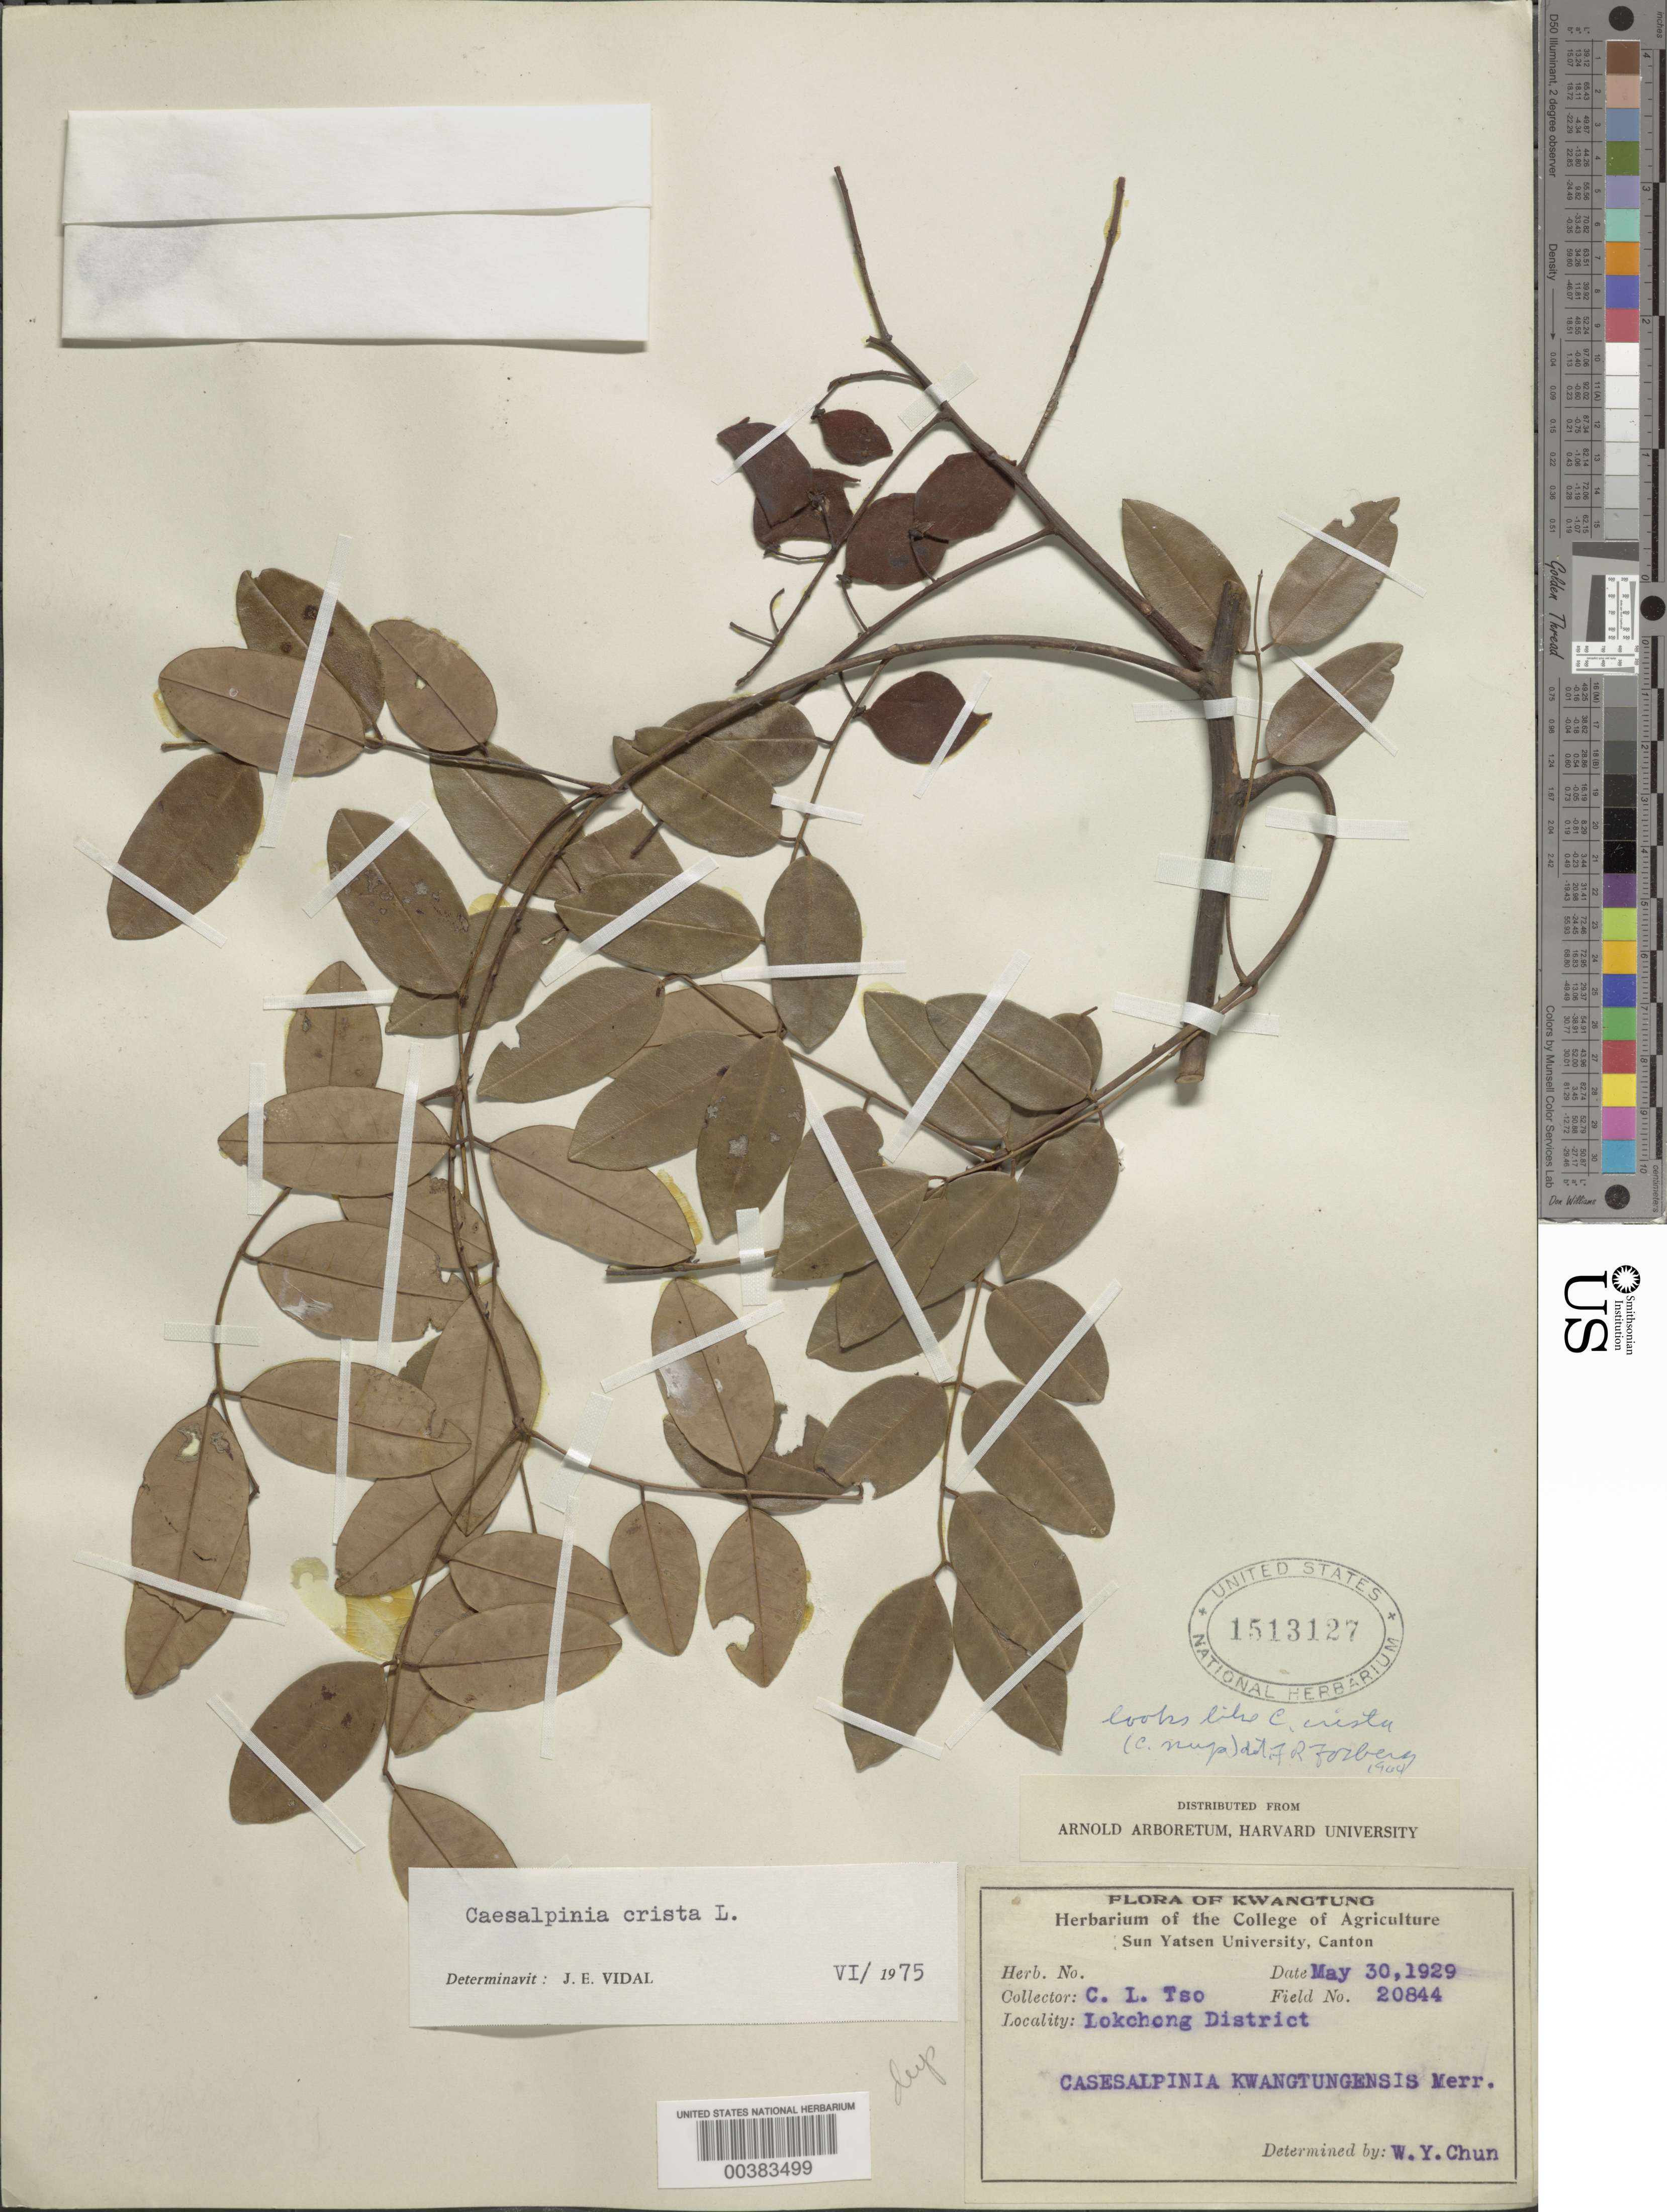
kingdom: Plantae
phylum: Tracheophyta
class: Magnoliopsida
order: Fabales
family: Fabaceae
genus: Ticanto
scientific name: Ticanto crista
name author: (L.) R. Clark & Gagnon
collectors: C. Tso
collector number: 20844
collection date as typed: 30 May 1929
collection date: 1929-05-30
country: China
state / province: Guangdong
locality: Lokchong dist.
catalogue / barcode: US 1513127